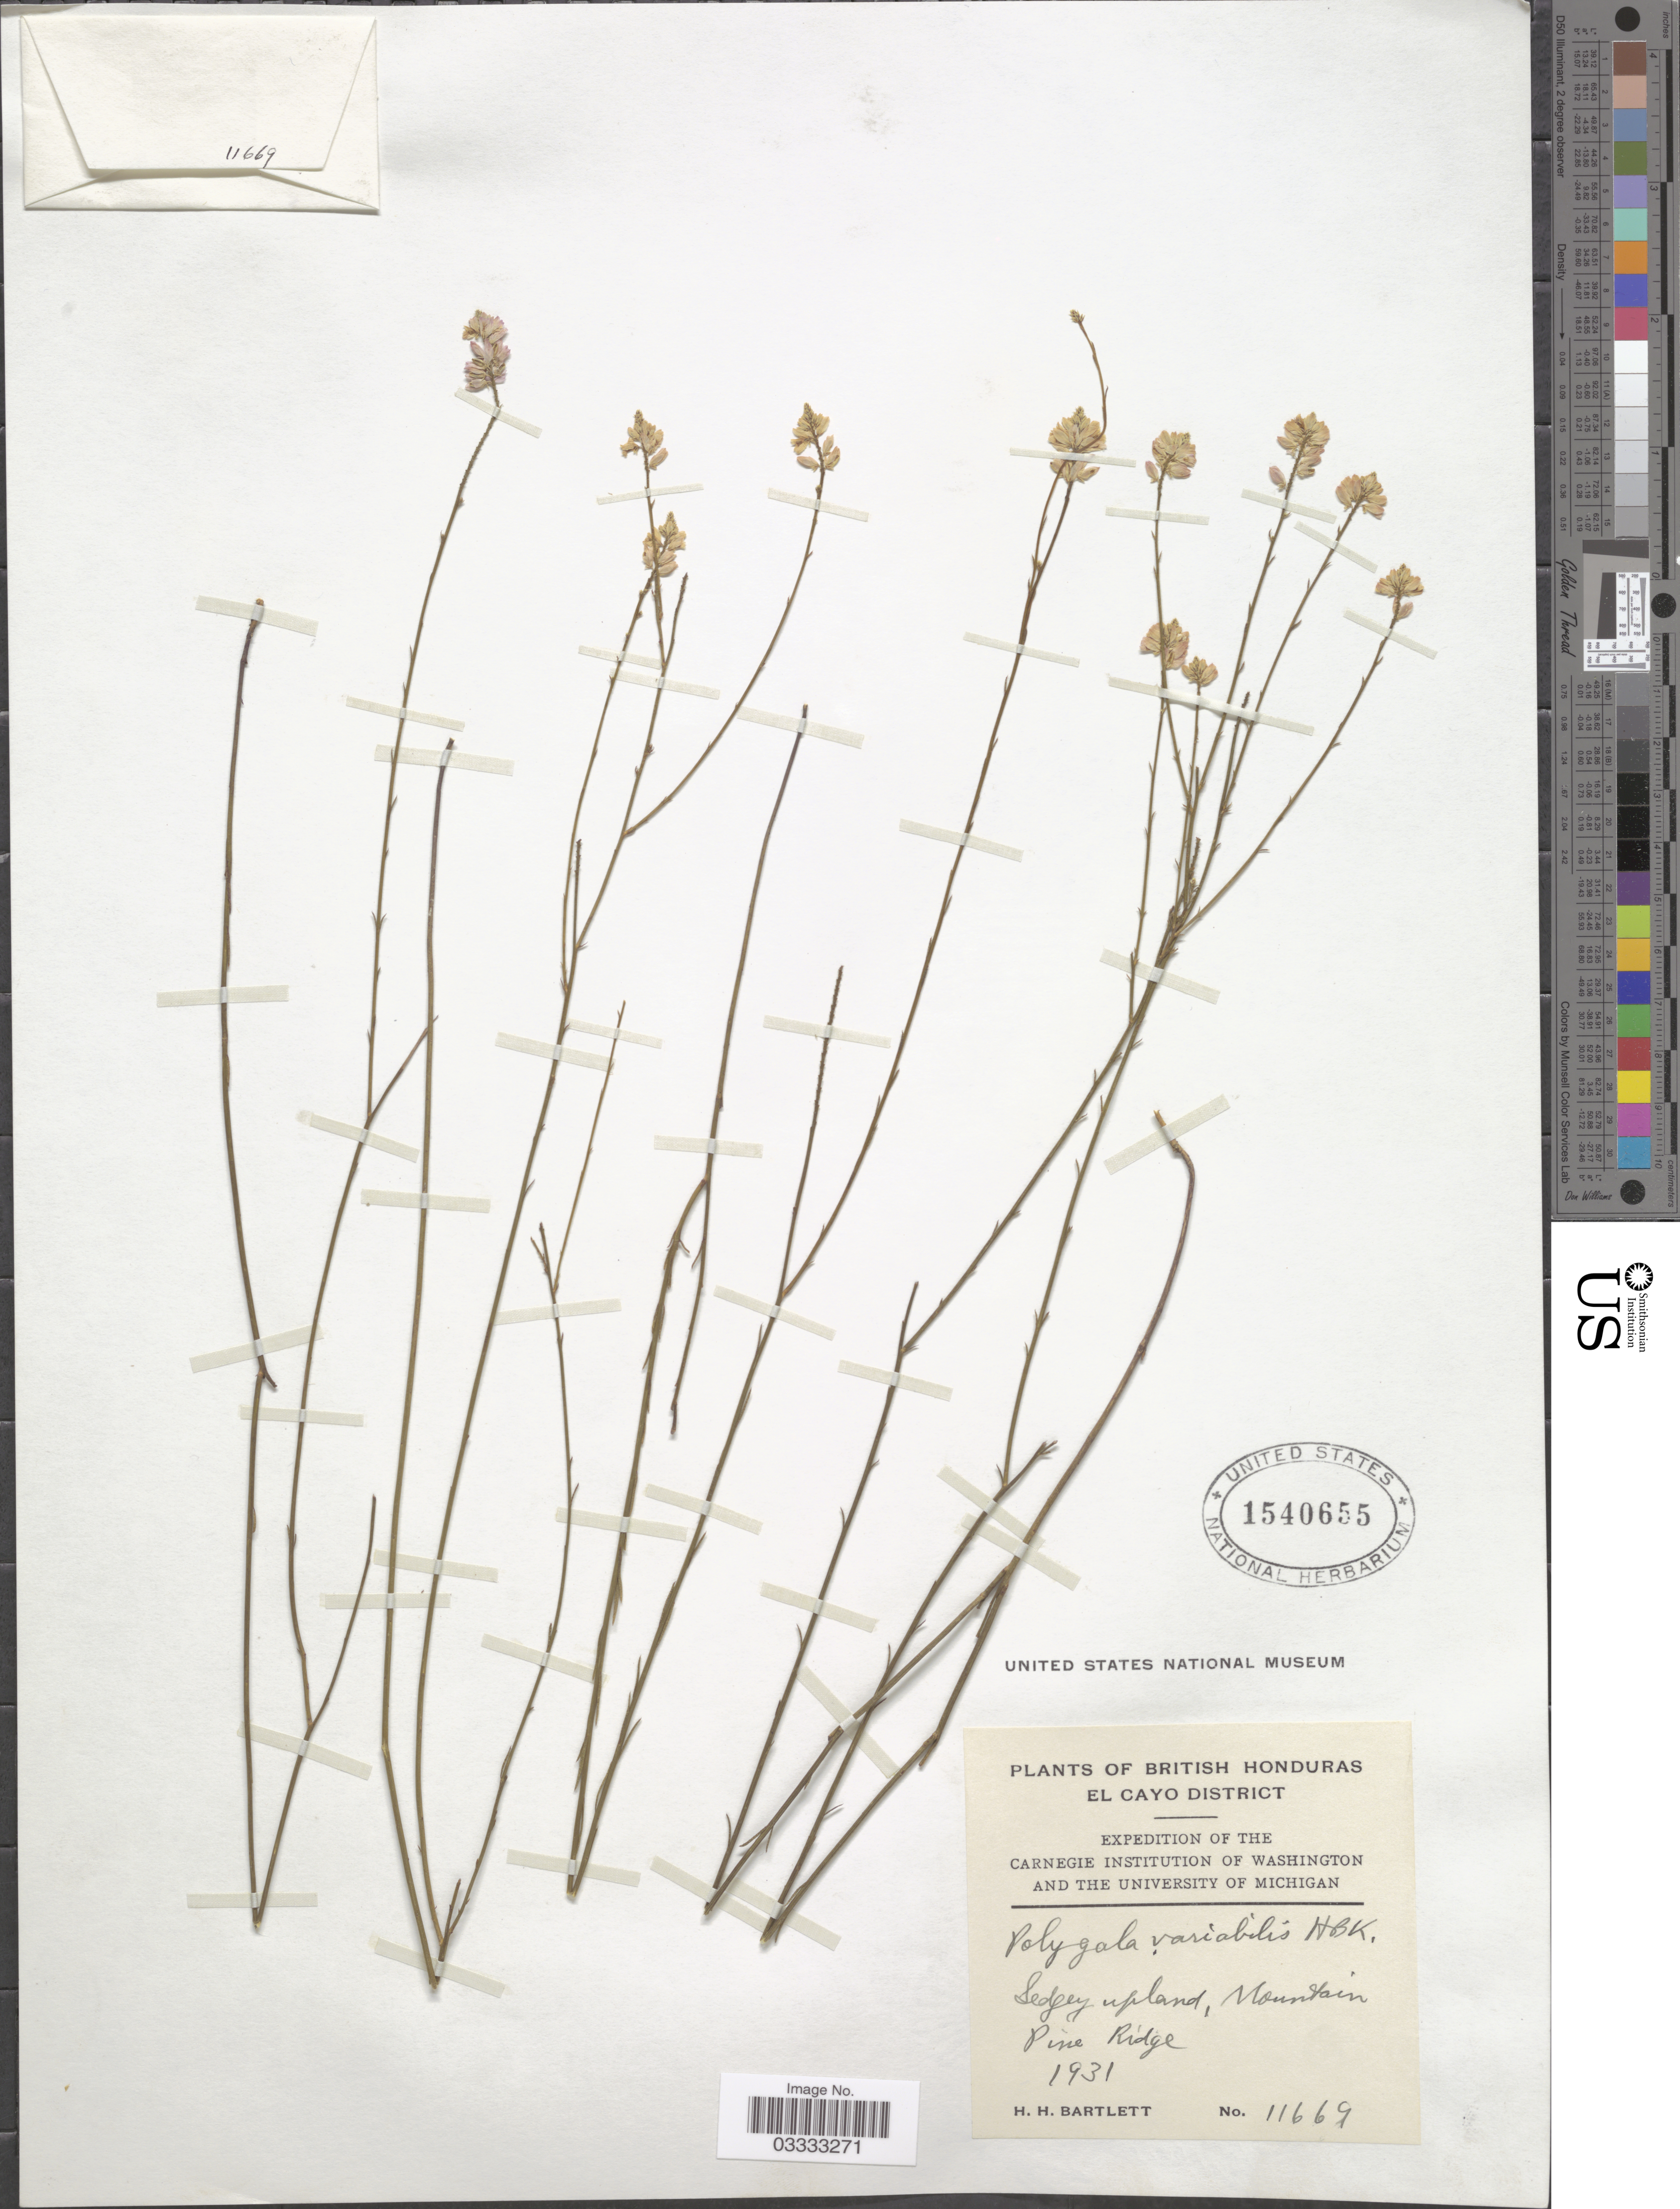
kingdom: Plantae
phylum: Tracheophyta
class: Magnoliopsida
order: Fabales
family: Polygalaceae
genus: Polygala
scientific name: Polygala variabilis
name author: Kunth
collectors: H. H. Bartlett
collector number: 11669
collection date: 1931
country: Belize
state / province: Cayo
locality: British Honduras. El Cayo District. Sedgey upland, Mountain Pine Ridge.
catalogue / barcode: US 1540655